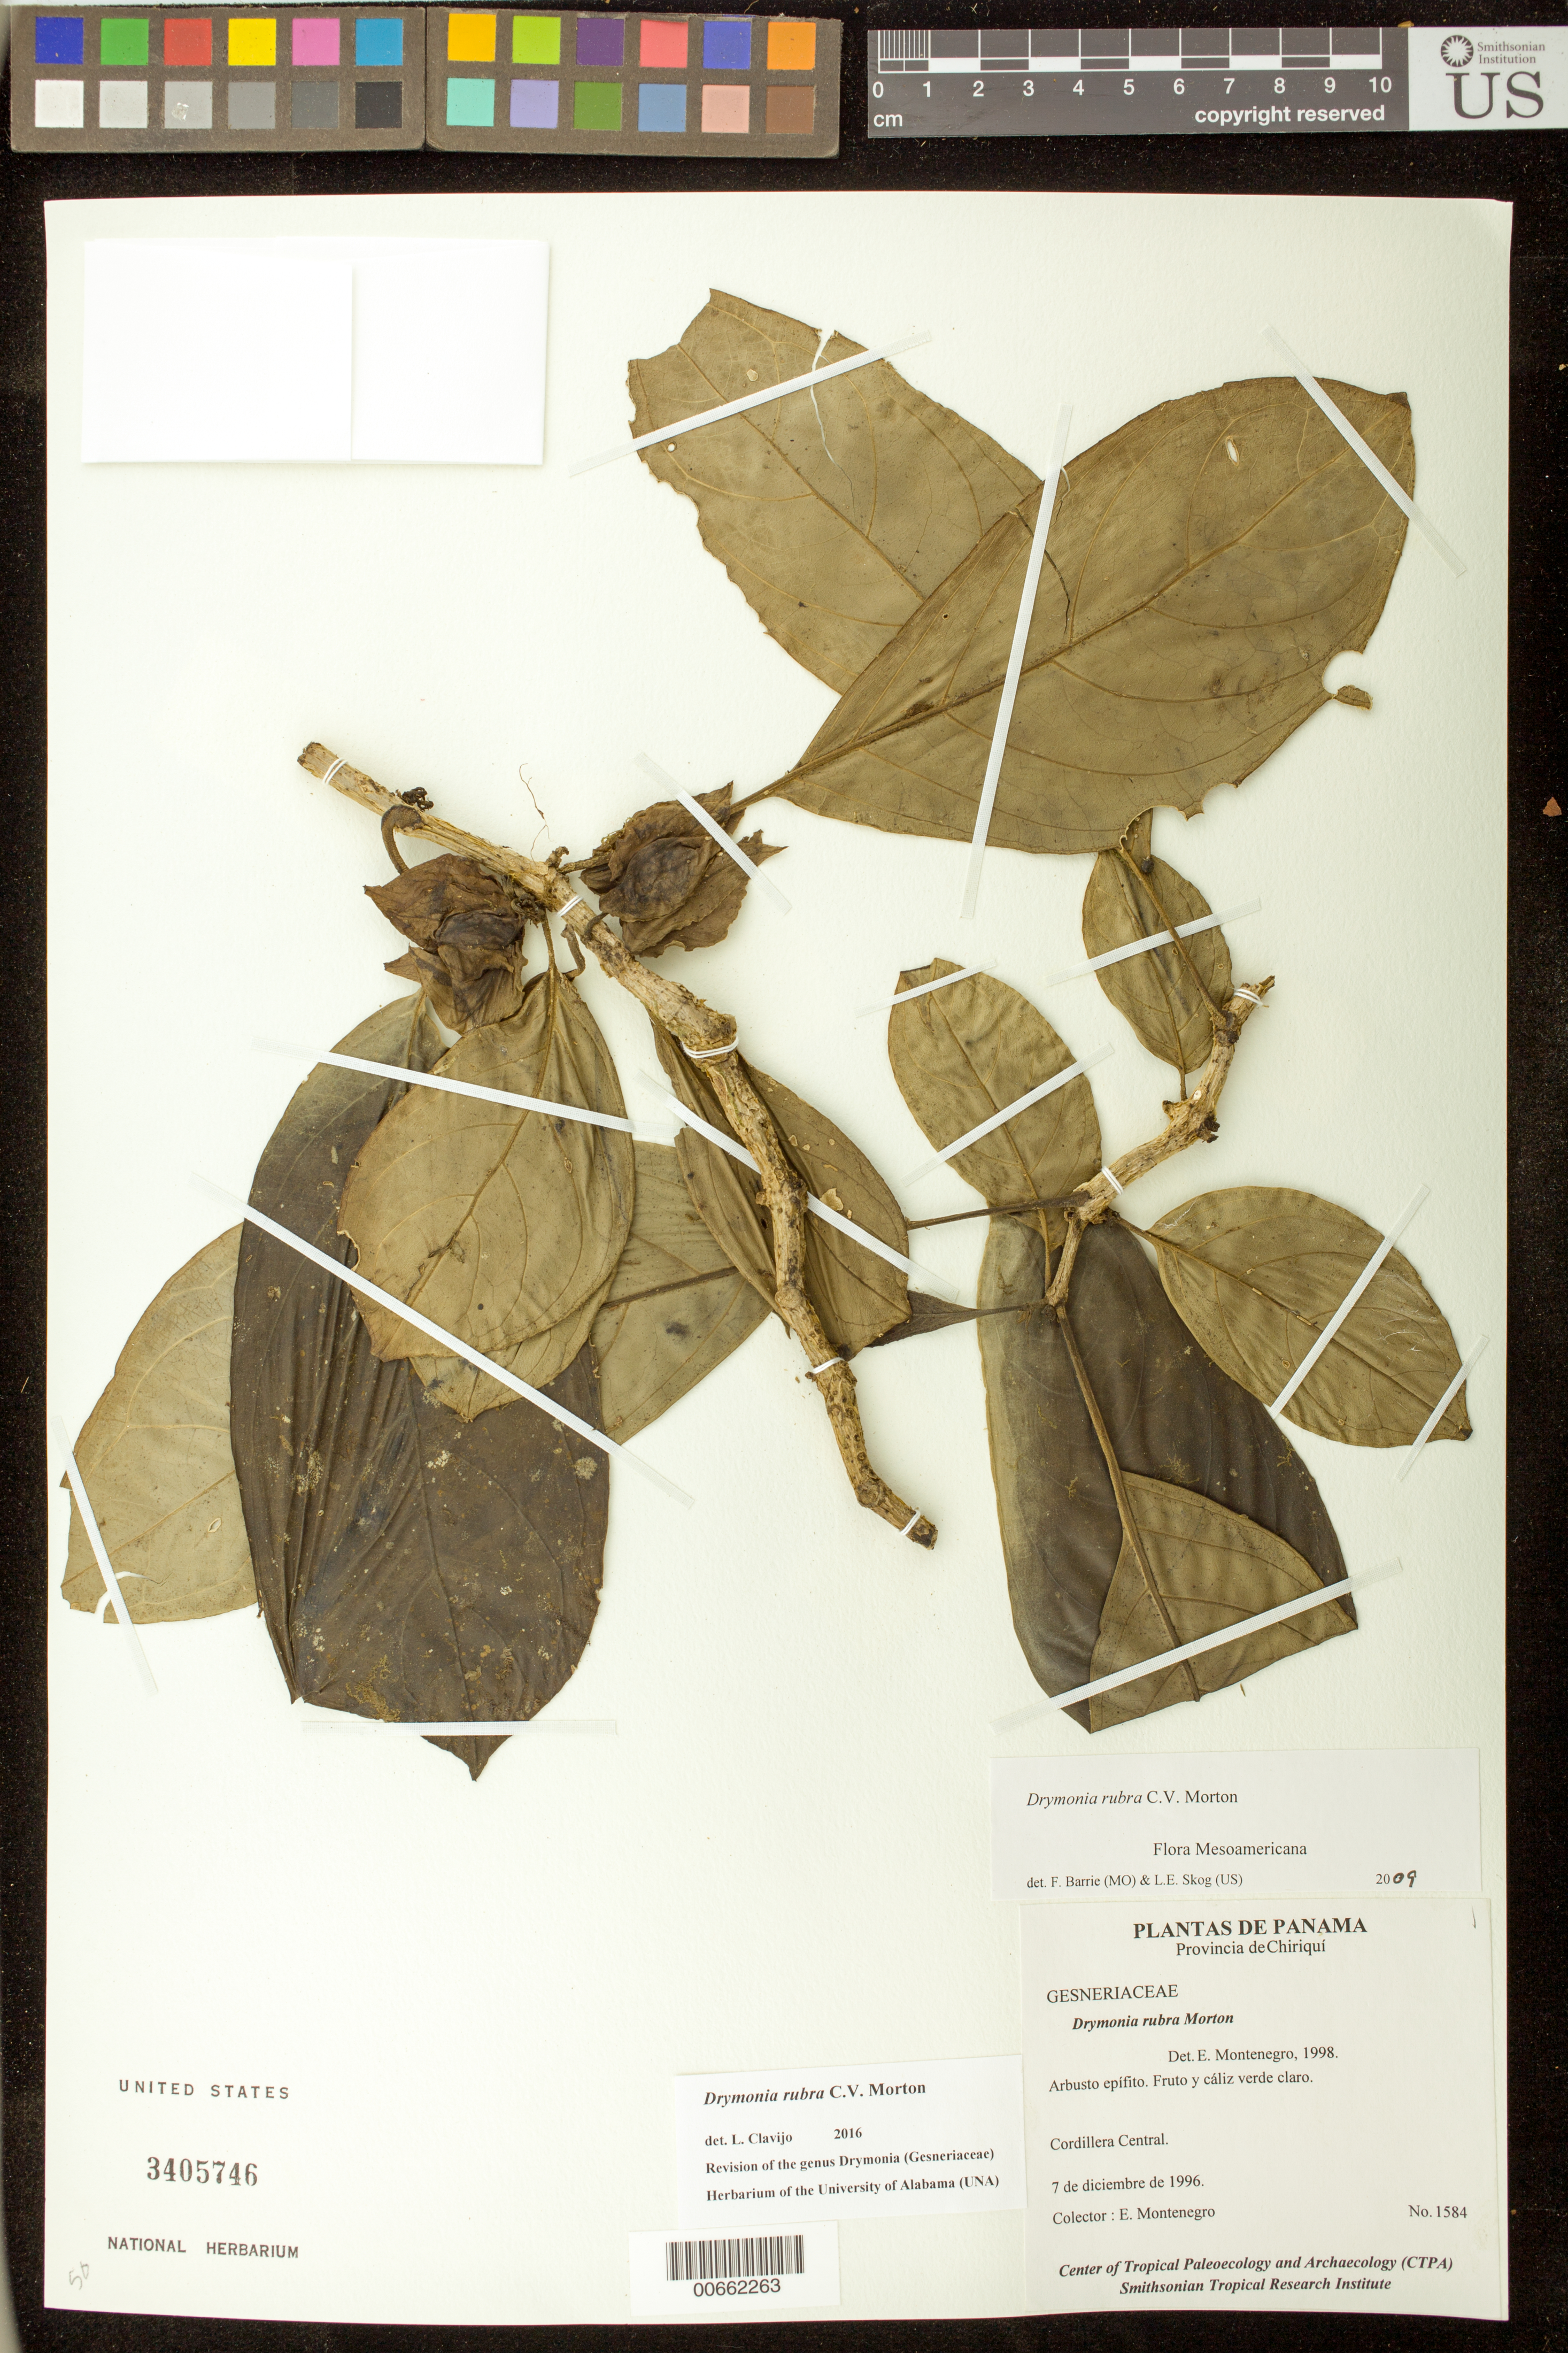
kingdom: Plantae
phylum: Tracheophyta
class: Magnoliopsida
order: Lamiales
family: Gesneriaceae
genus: Drymonia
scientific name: Drymonia rubra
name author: C.V. Morton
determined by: Montenegro, E.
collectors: E. Montenegro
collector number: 1584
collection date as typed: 07 Dec 1996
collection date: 1996-12-07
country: Panama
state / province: Chiriquí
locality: Cordillera Central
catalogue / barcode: US 3405746